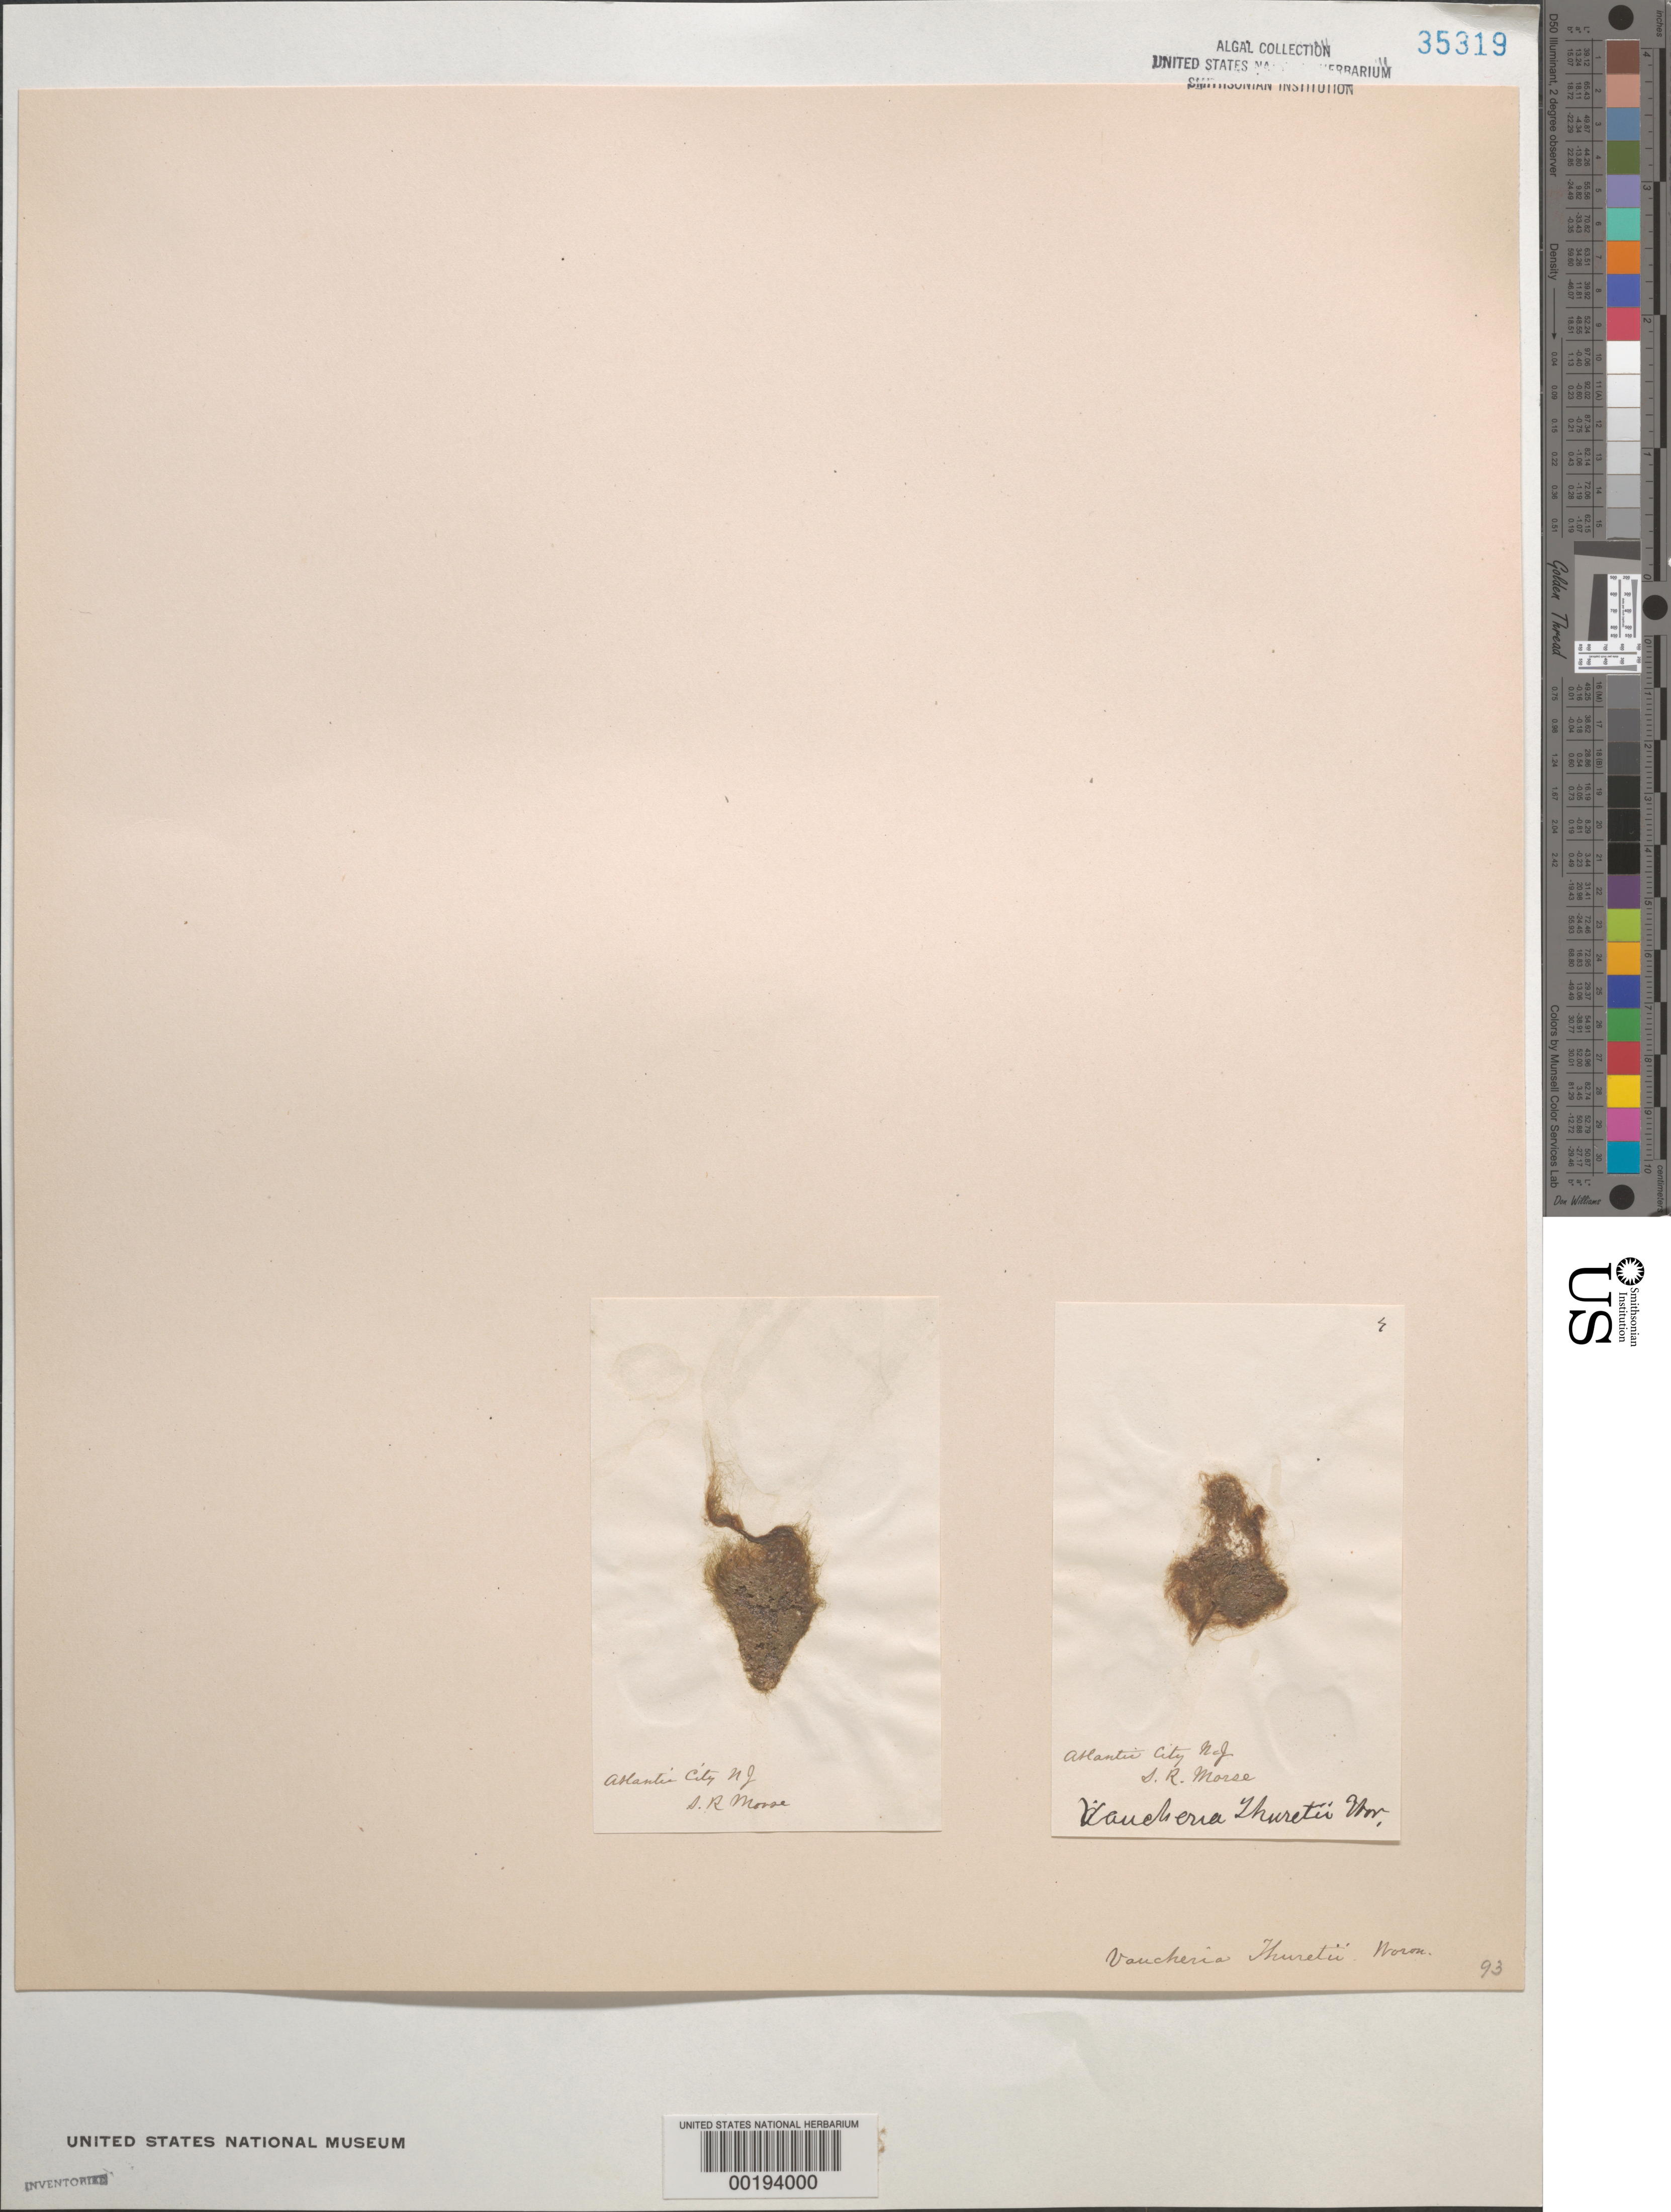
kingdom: Chromista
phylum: Ochrophyta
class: Xanthophyceae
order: Vaucheriales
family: Vaucheriaceae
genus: Vaucheria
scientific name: Vaucheria thuretii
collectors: S. Morse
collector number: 4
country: United States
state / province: New Jersey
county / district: Atlantic County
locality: Atlantic City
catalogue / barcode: US 35319